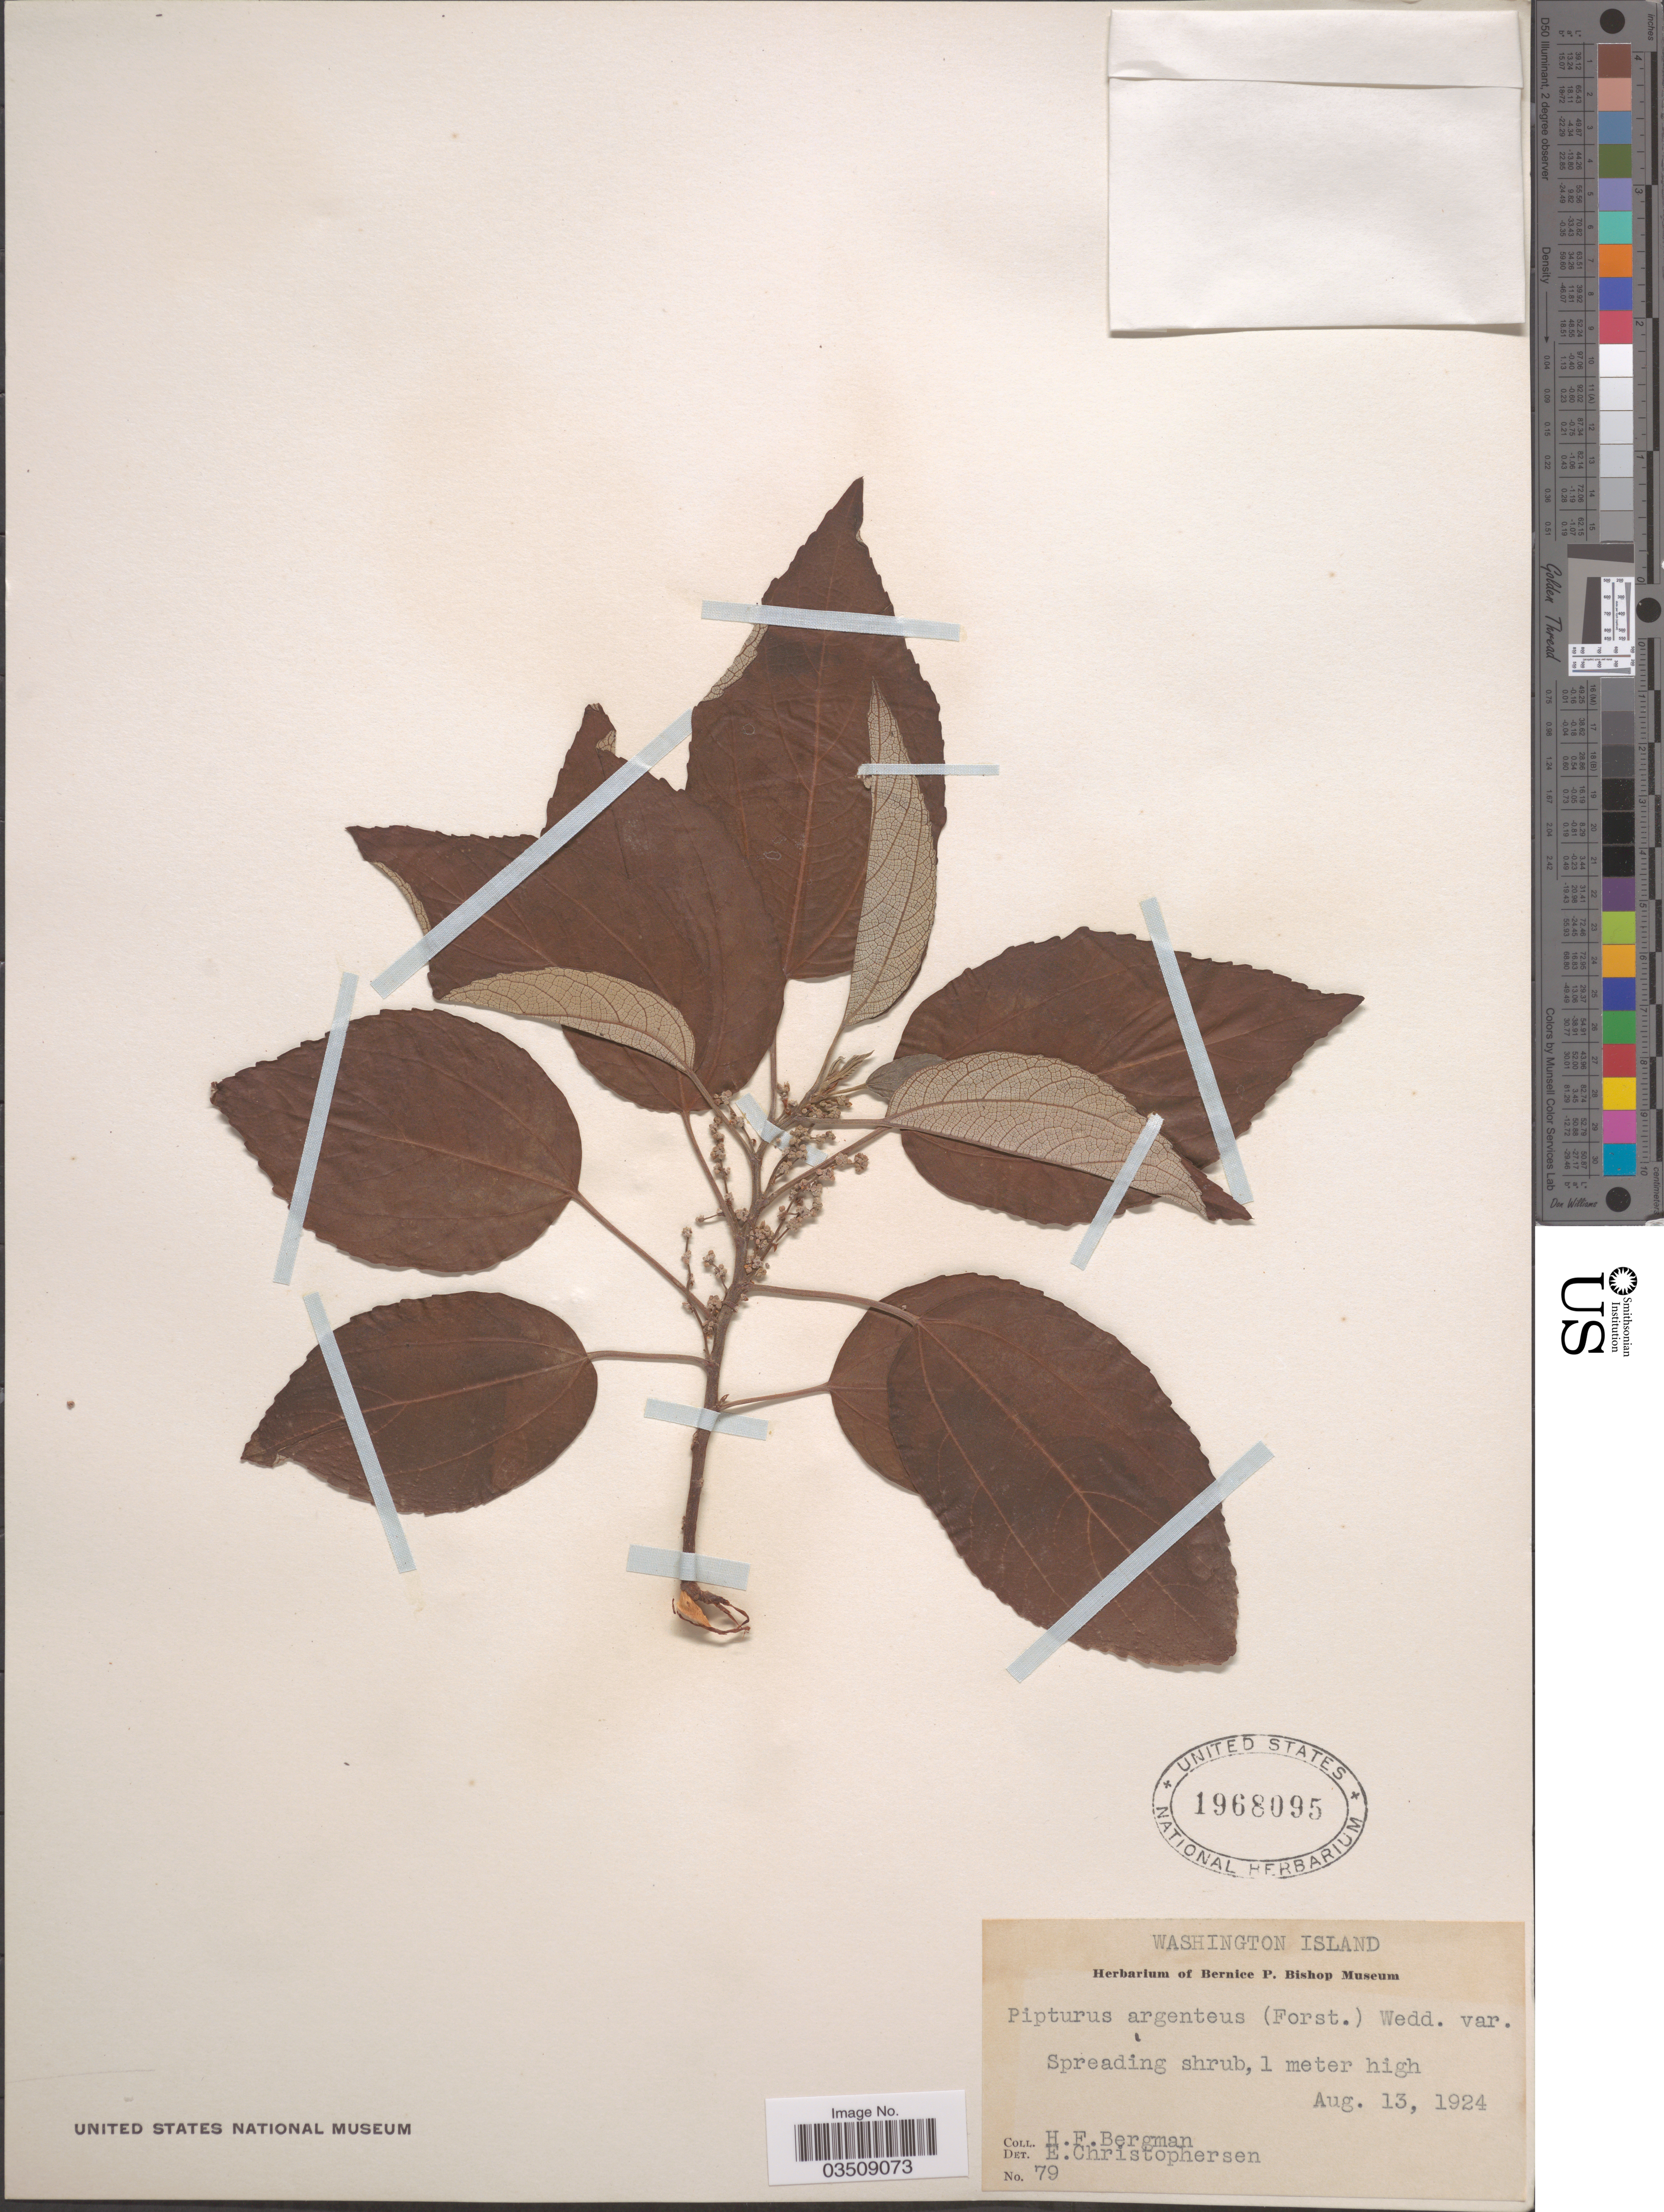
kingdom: Plantae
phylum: Tracheophyta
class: Magnoliopsida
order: Rosales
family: Urticaceae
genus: Pipturus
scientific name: Pipturus argenteus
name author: (G. Forst.) Wedd.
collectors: H. Bergman & E. Christophersen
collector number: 79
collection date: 1924-08-13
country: Kiribati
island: Teraina [Washington Island]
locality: Washington Island.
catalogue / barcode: US 1968095